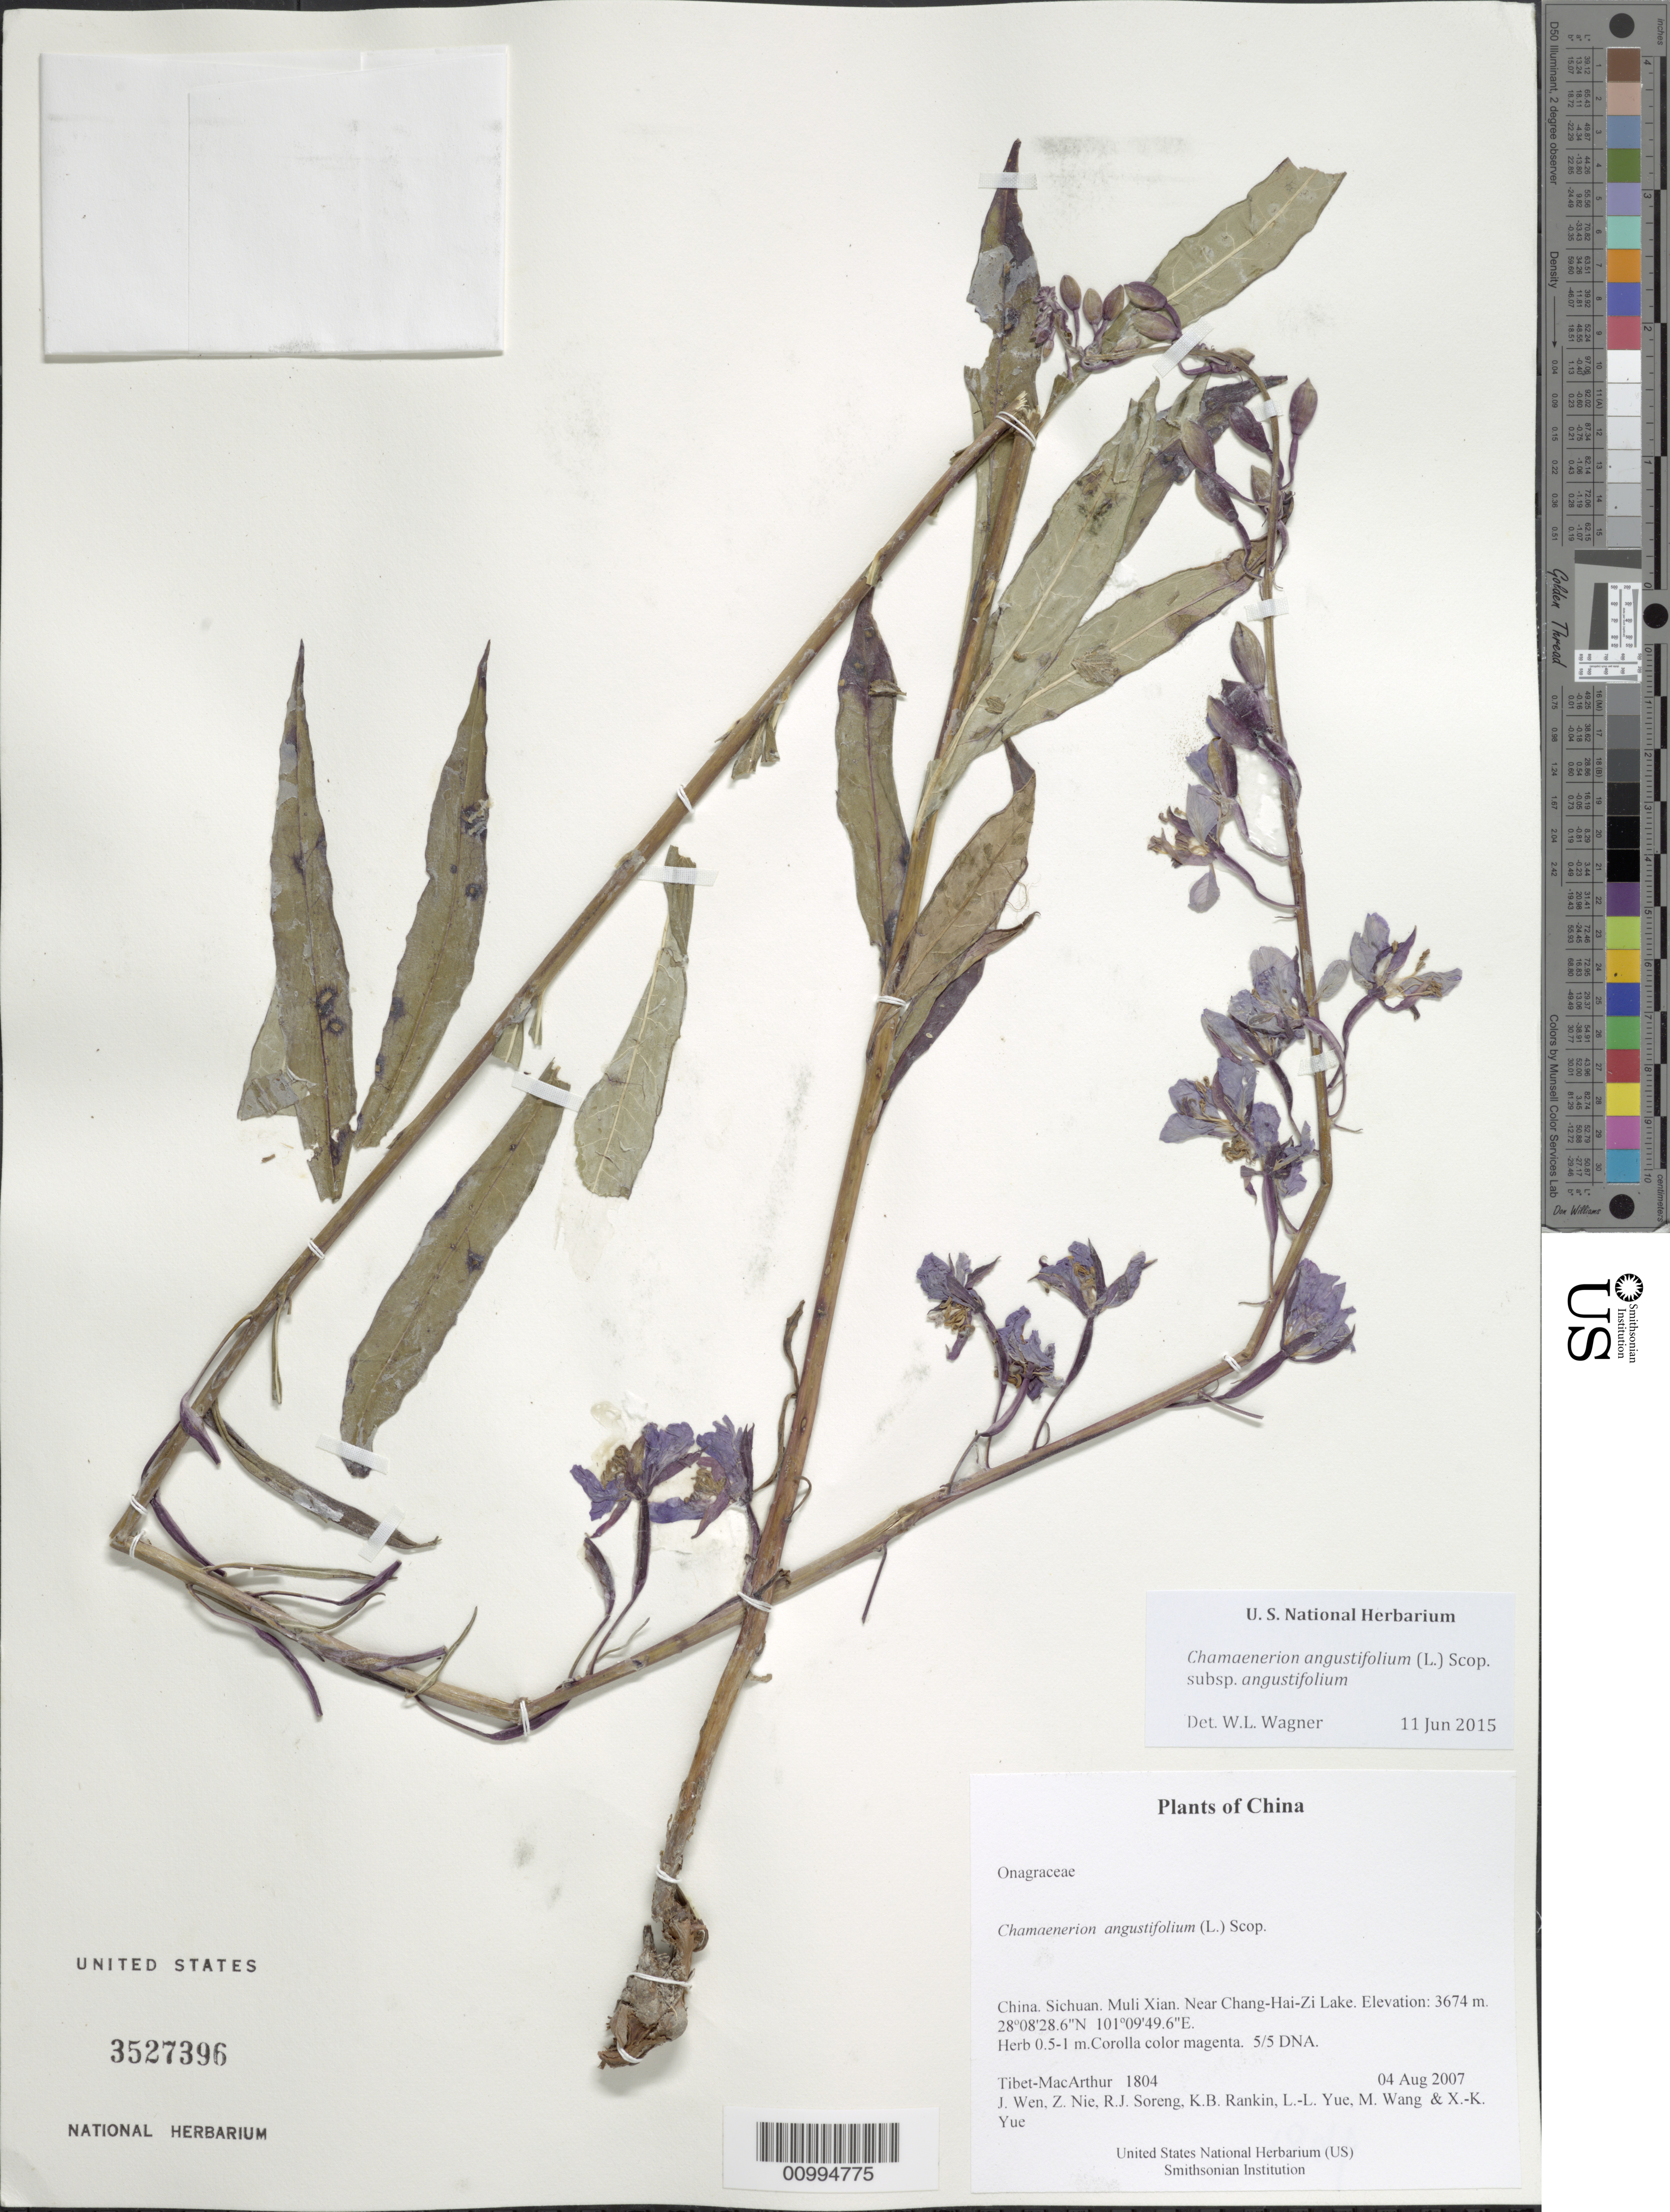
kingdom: Plantae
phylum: Tracheophyta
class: Magnoliopsida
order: Myrtales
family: Onagraceae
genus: Chamaenerion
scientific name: Chamaenerion angustifolium subsp. angustifolium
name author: (L.) Scop.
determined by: Wagner, W. L., (BOT), Smithsonian Institution - National Museum of Natural History (UNITED STATES)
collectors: Tibet-MacArthur, J. Wen, Z. Nie, R. J. Soreng, K. Rankin, L. Yue, M. Wang & X. Yue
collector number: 1804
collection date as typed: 04 Aug 2007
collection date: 2007-08-04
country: China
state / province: Sichuan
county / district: Muli Xian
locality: Near Chang-Hai-Zi Lake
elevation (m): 3674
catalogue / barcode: US 3527396